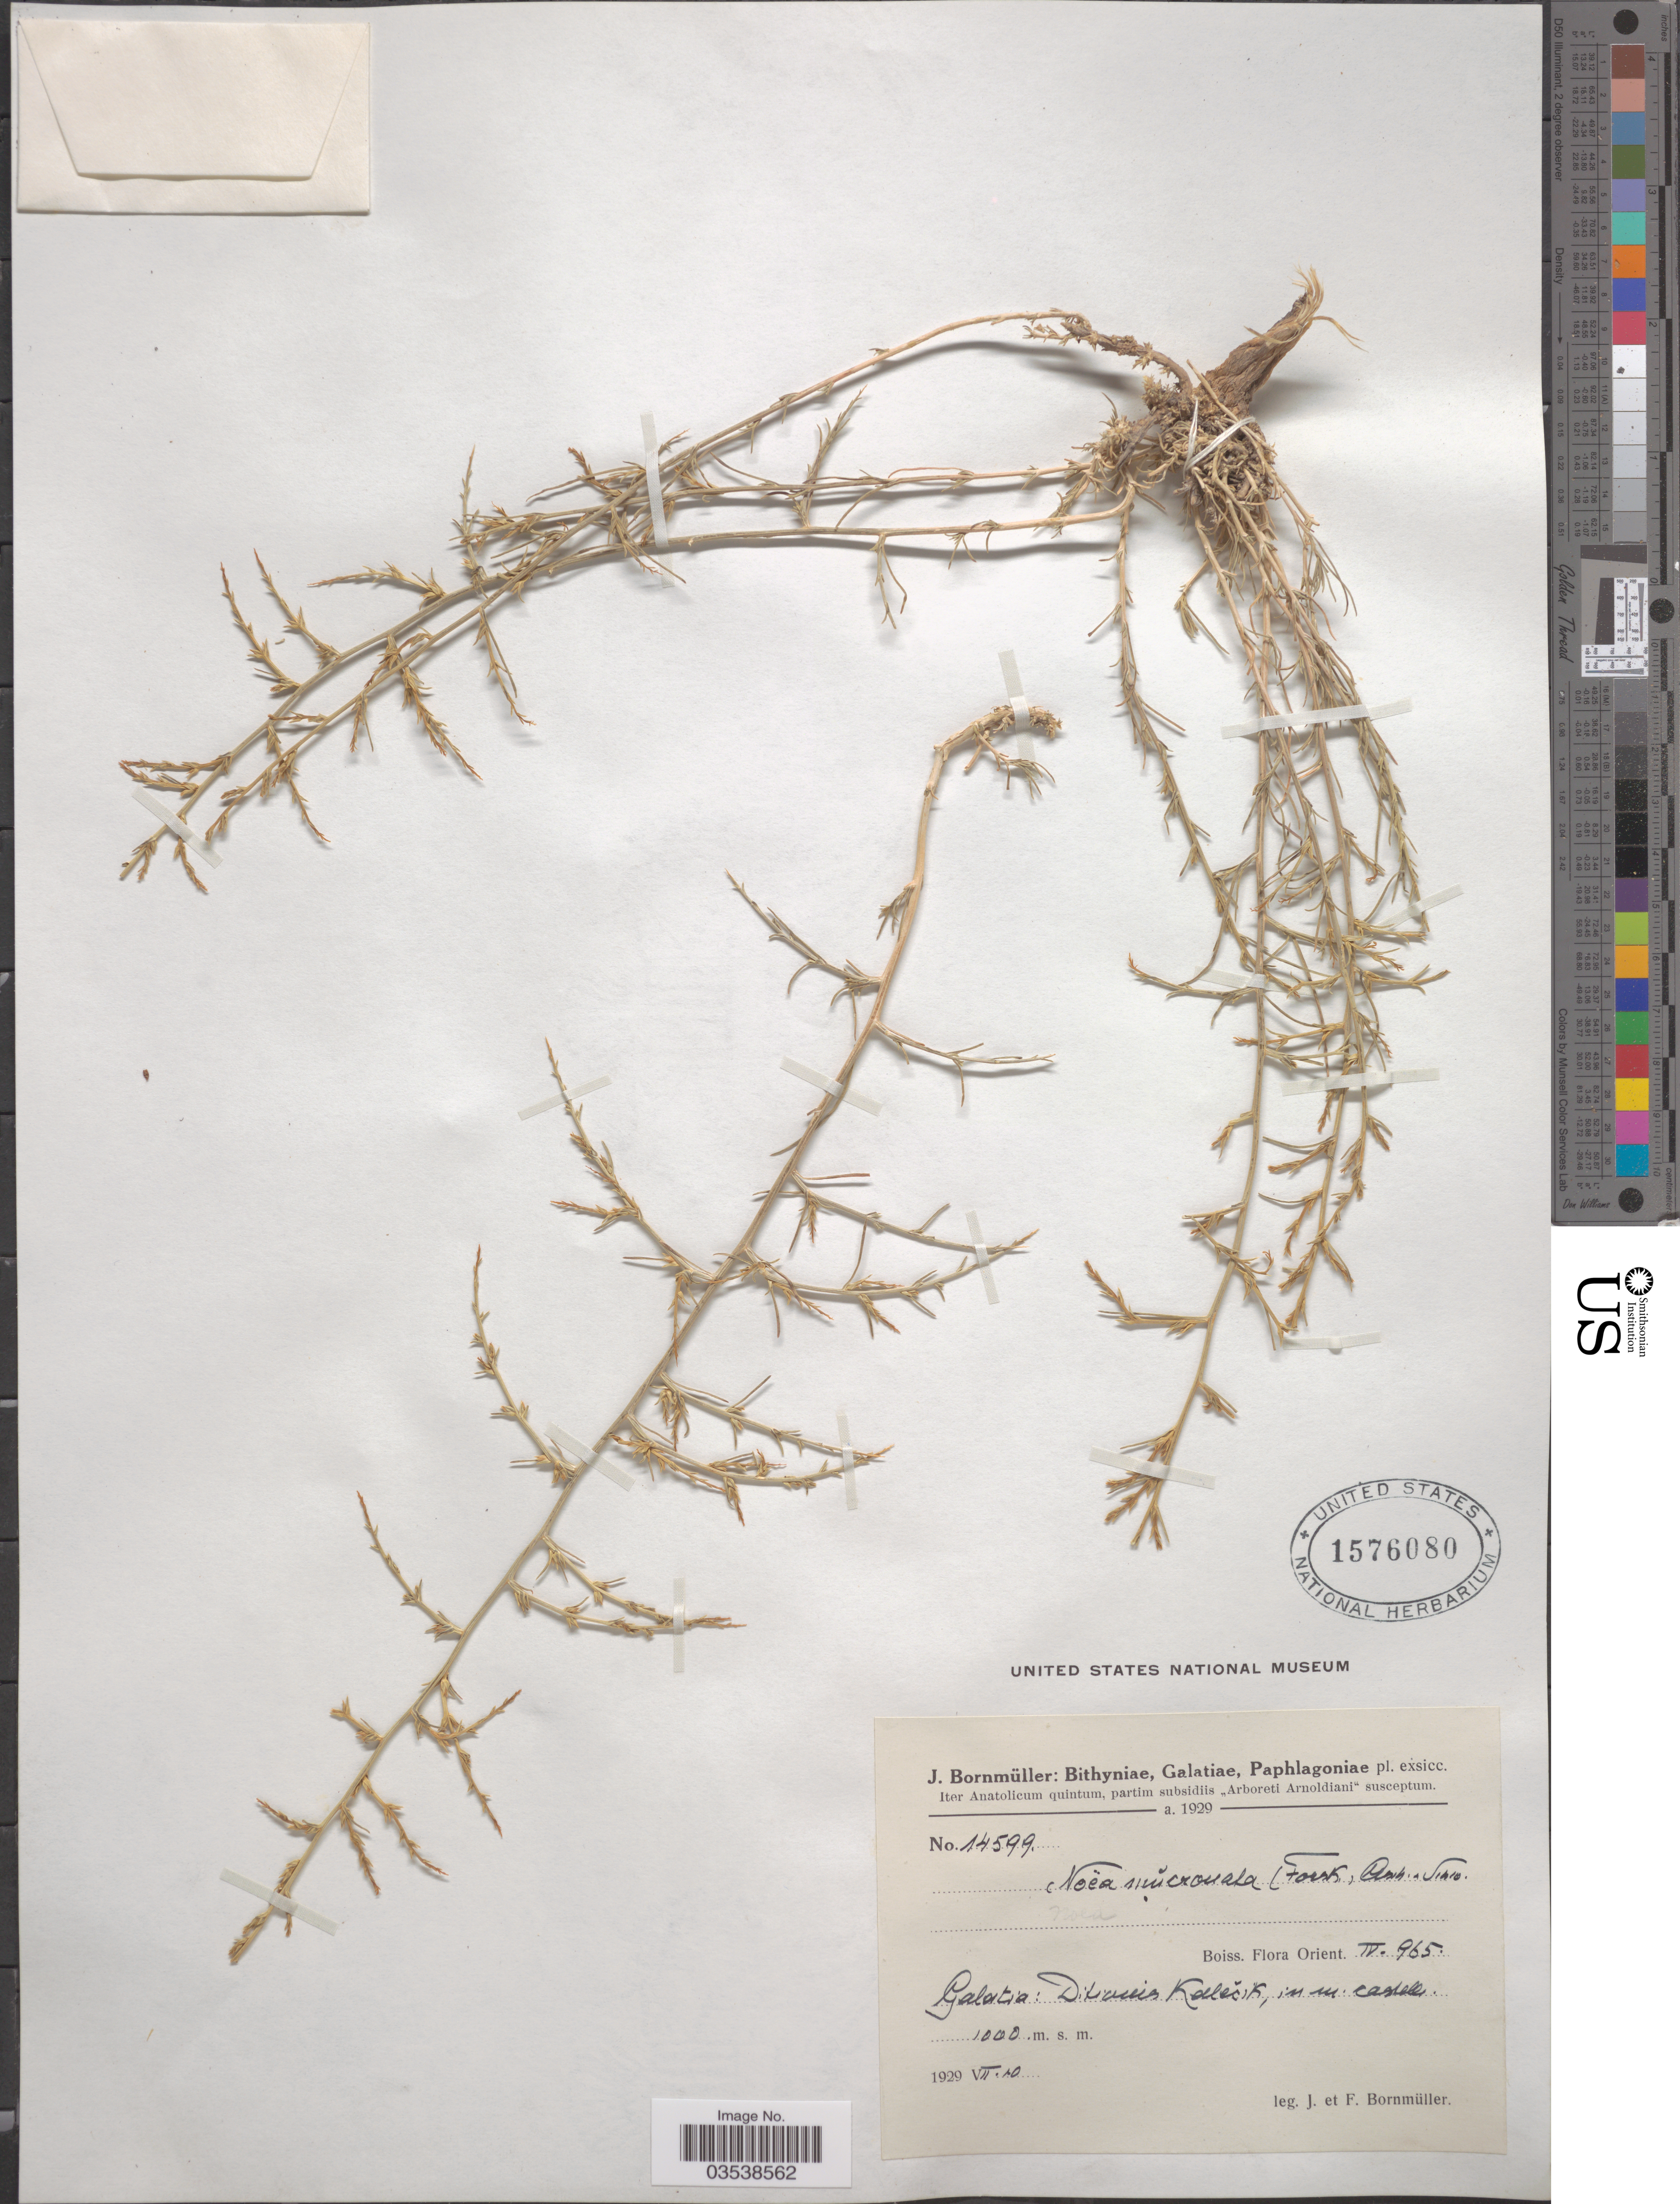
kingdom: Plantae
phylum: Tracheophyta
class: Magnoliopsida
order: Caryophyllales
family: Amaranthaceae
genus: Noaea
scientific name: Noaea mucronata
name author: Aschers. & Schweinf.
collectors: J. Bornmüller & F. Bornmüller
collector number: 14599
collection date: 1929-07-10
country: Turkey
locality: Galatia: Ditavis [interpreted] Kalečik, in m. castell [interpreted].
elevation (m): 1000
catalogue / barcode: US 1576080